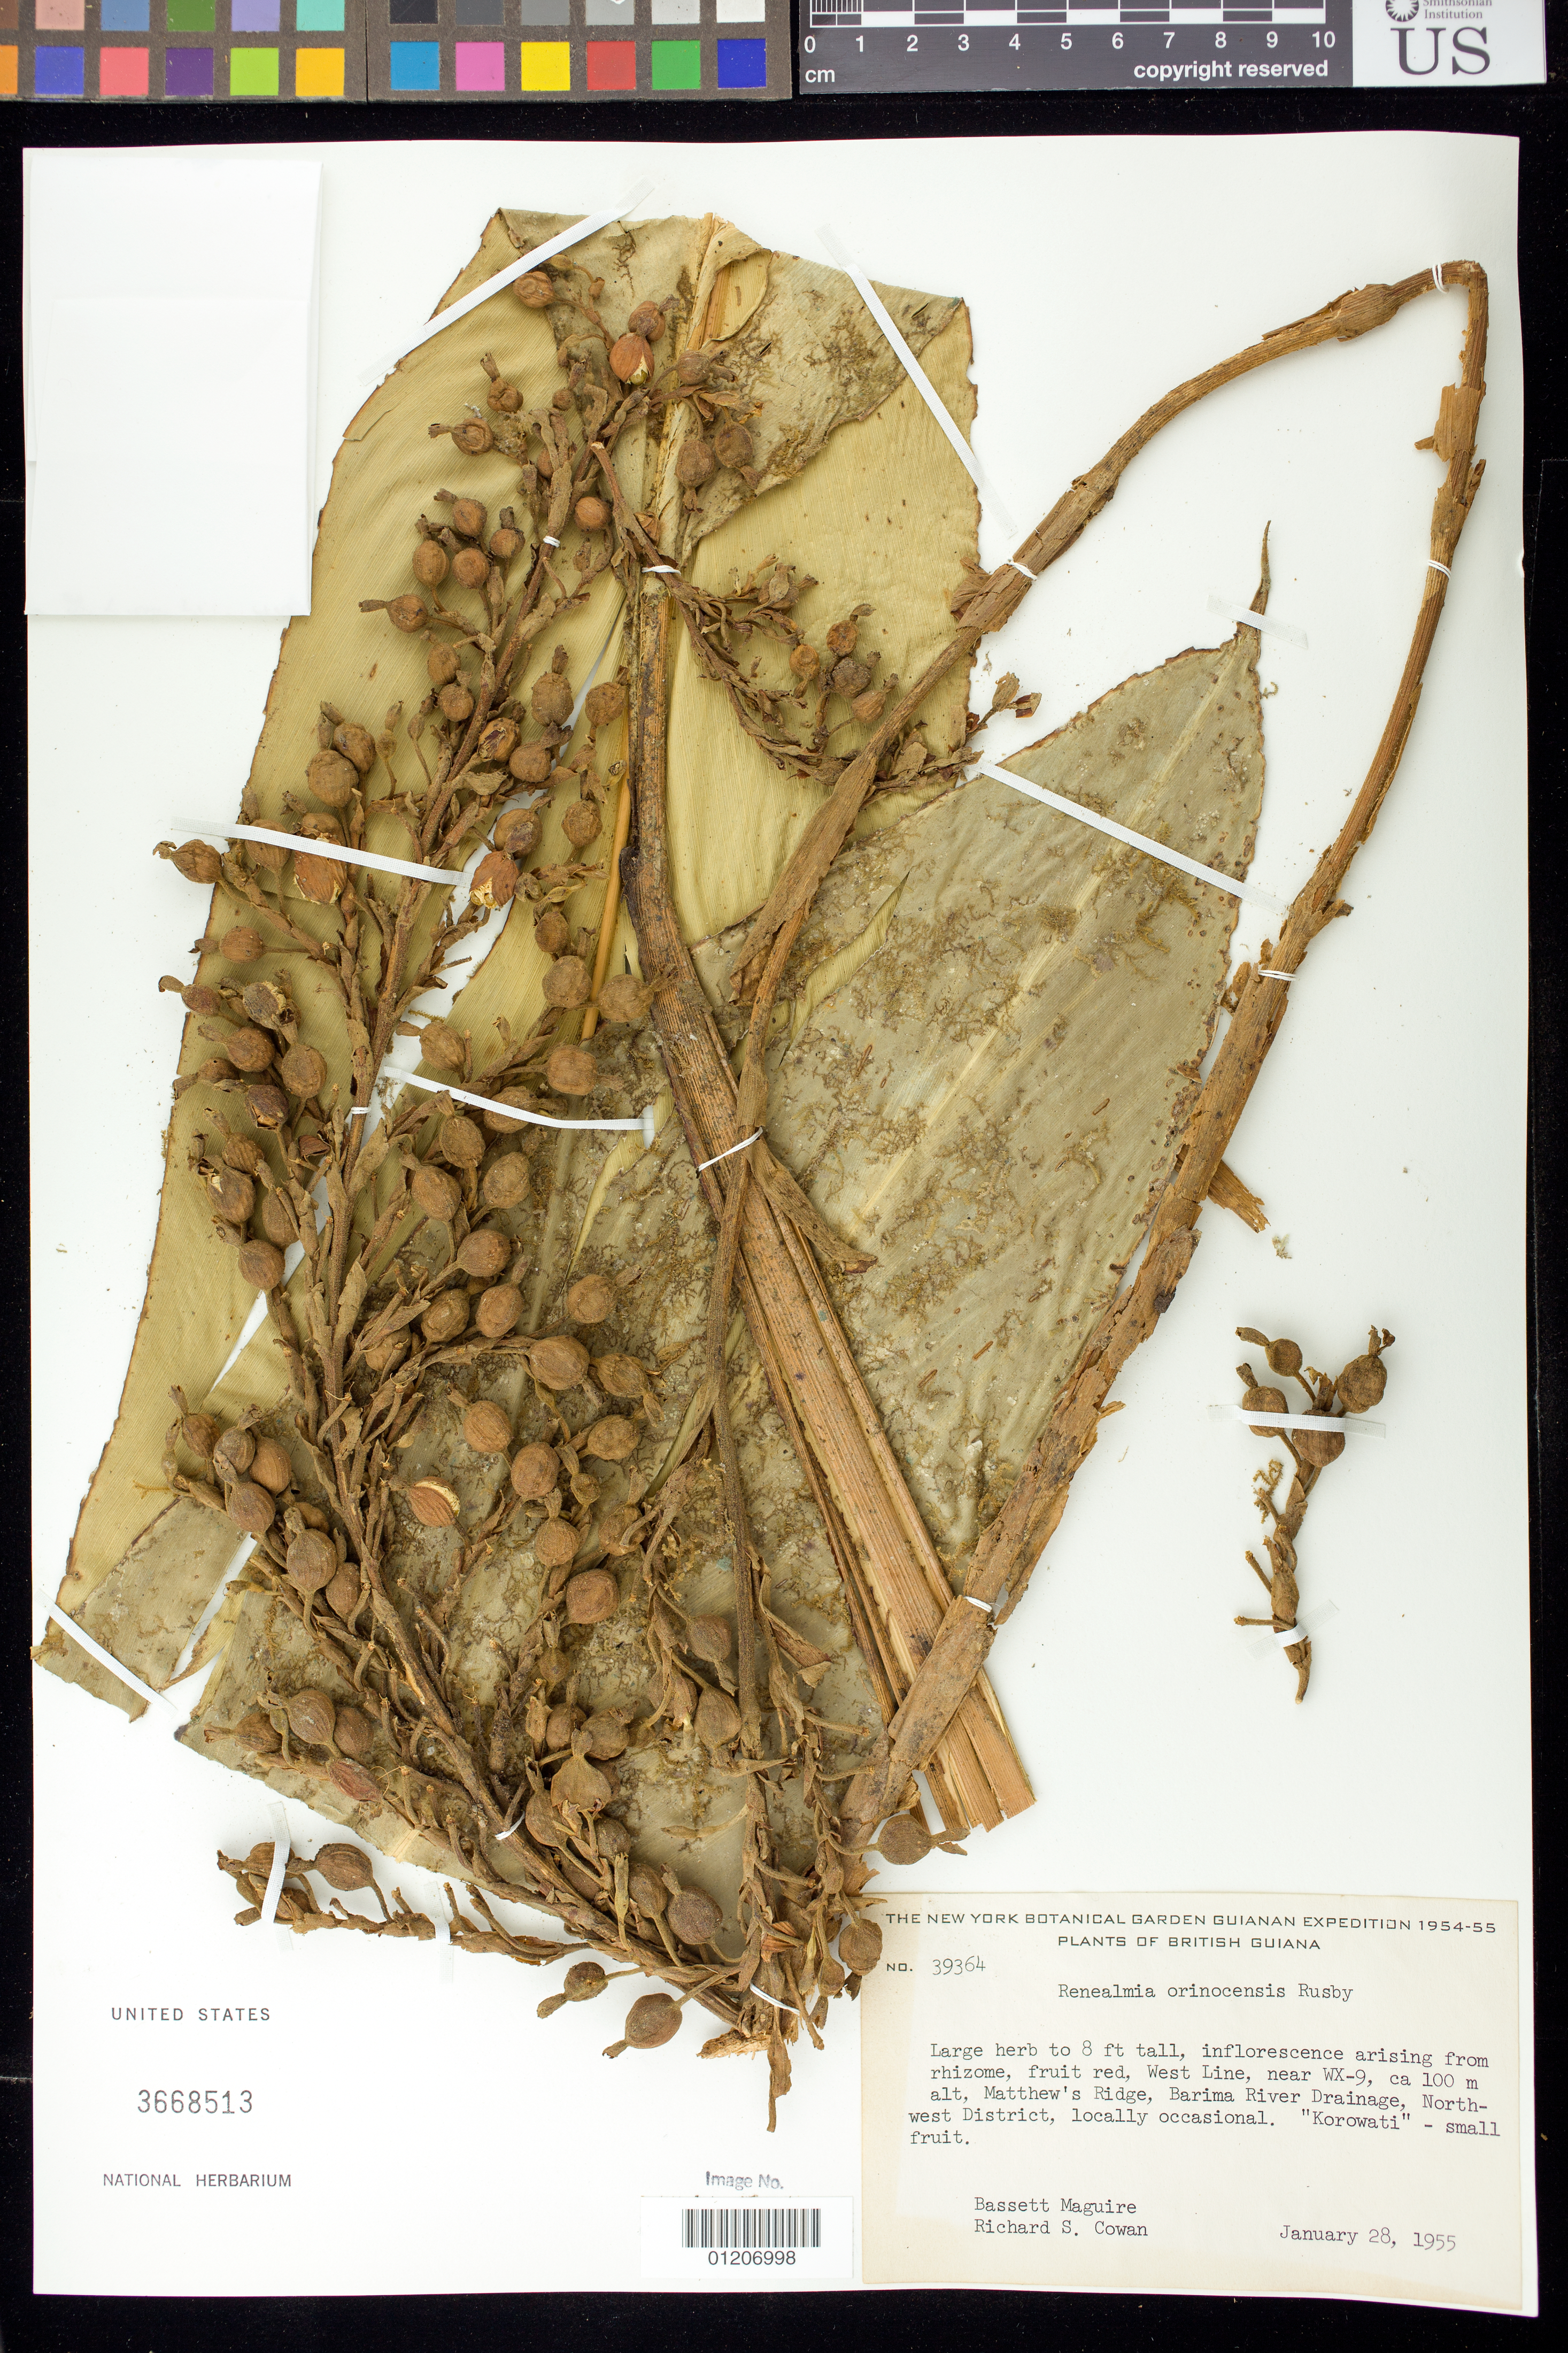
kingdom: Plantae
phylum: Tracheophyta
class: Liliopsida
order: Zingiberales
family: Zingiberaceae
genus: Renealmia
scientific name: Renealmia orinocensis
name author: Rusby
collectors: B. Maguire Jr. & R. S. Cowan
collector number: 39364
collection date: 1955-01-28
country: Guyana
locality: West Line, near WX-9, Matthew's Ridge, Barima River Drainage, Northwest District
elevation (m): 100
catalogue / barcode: US 3668513